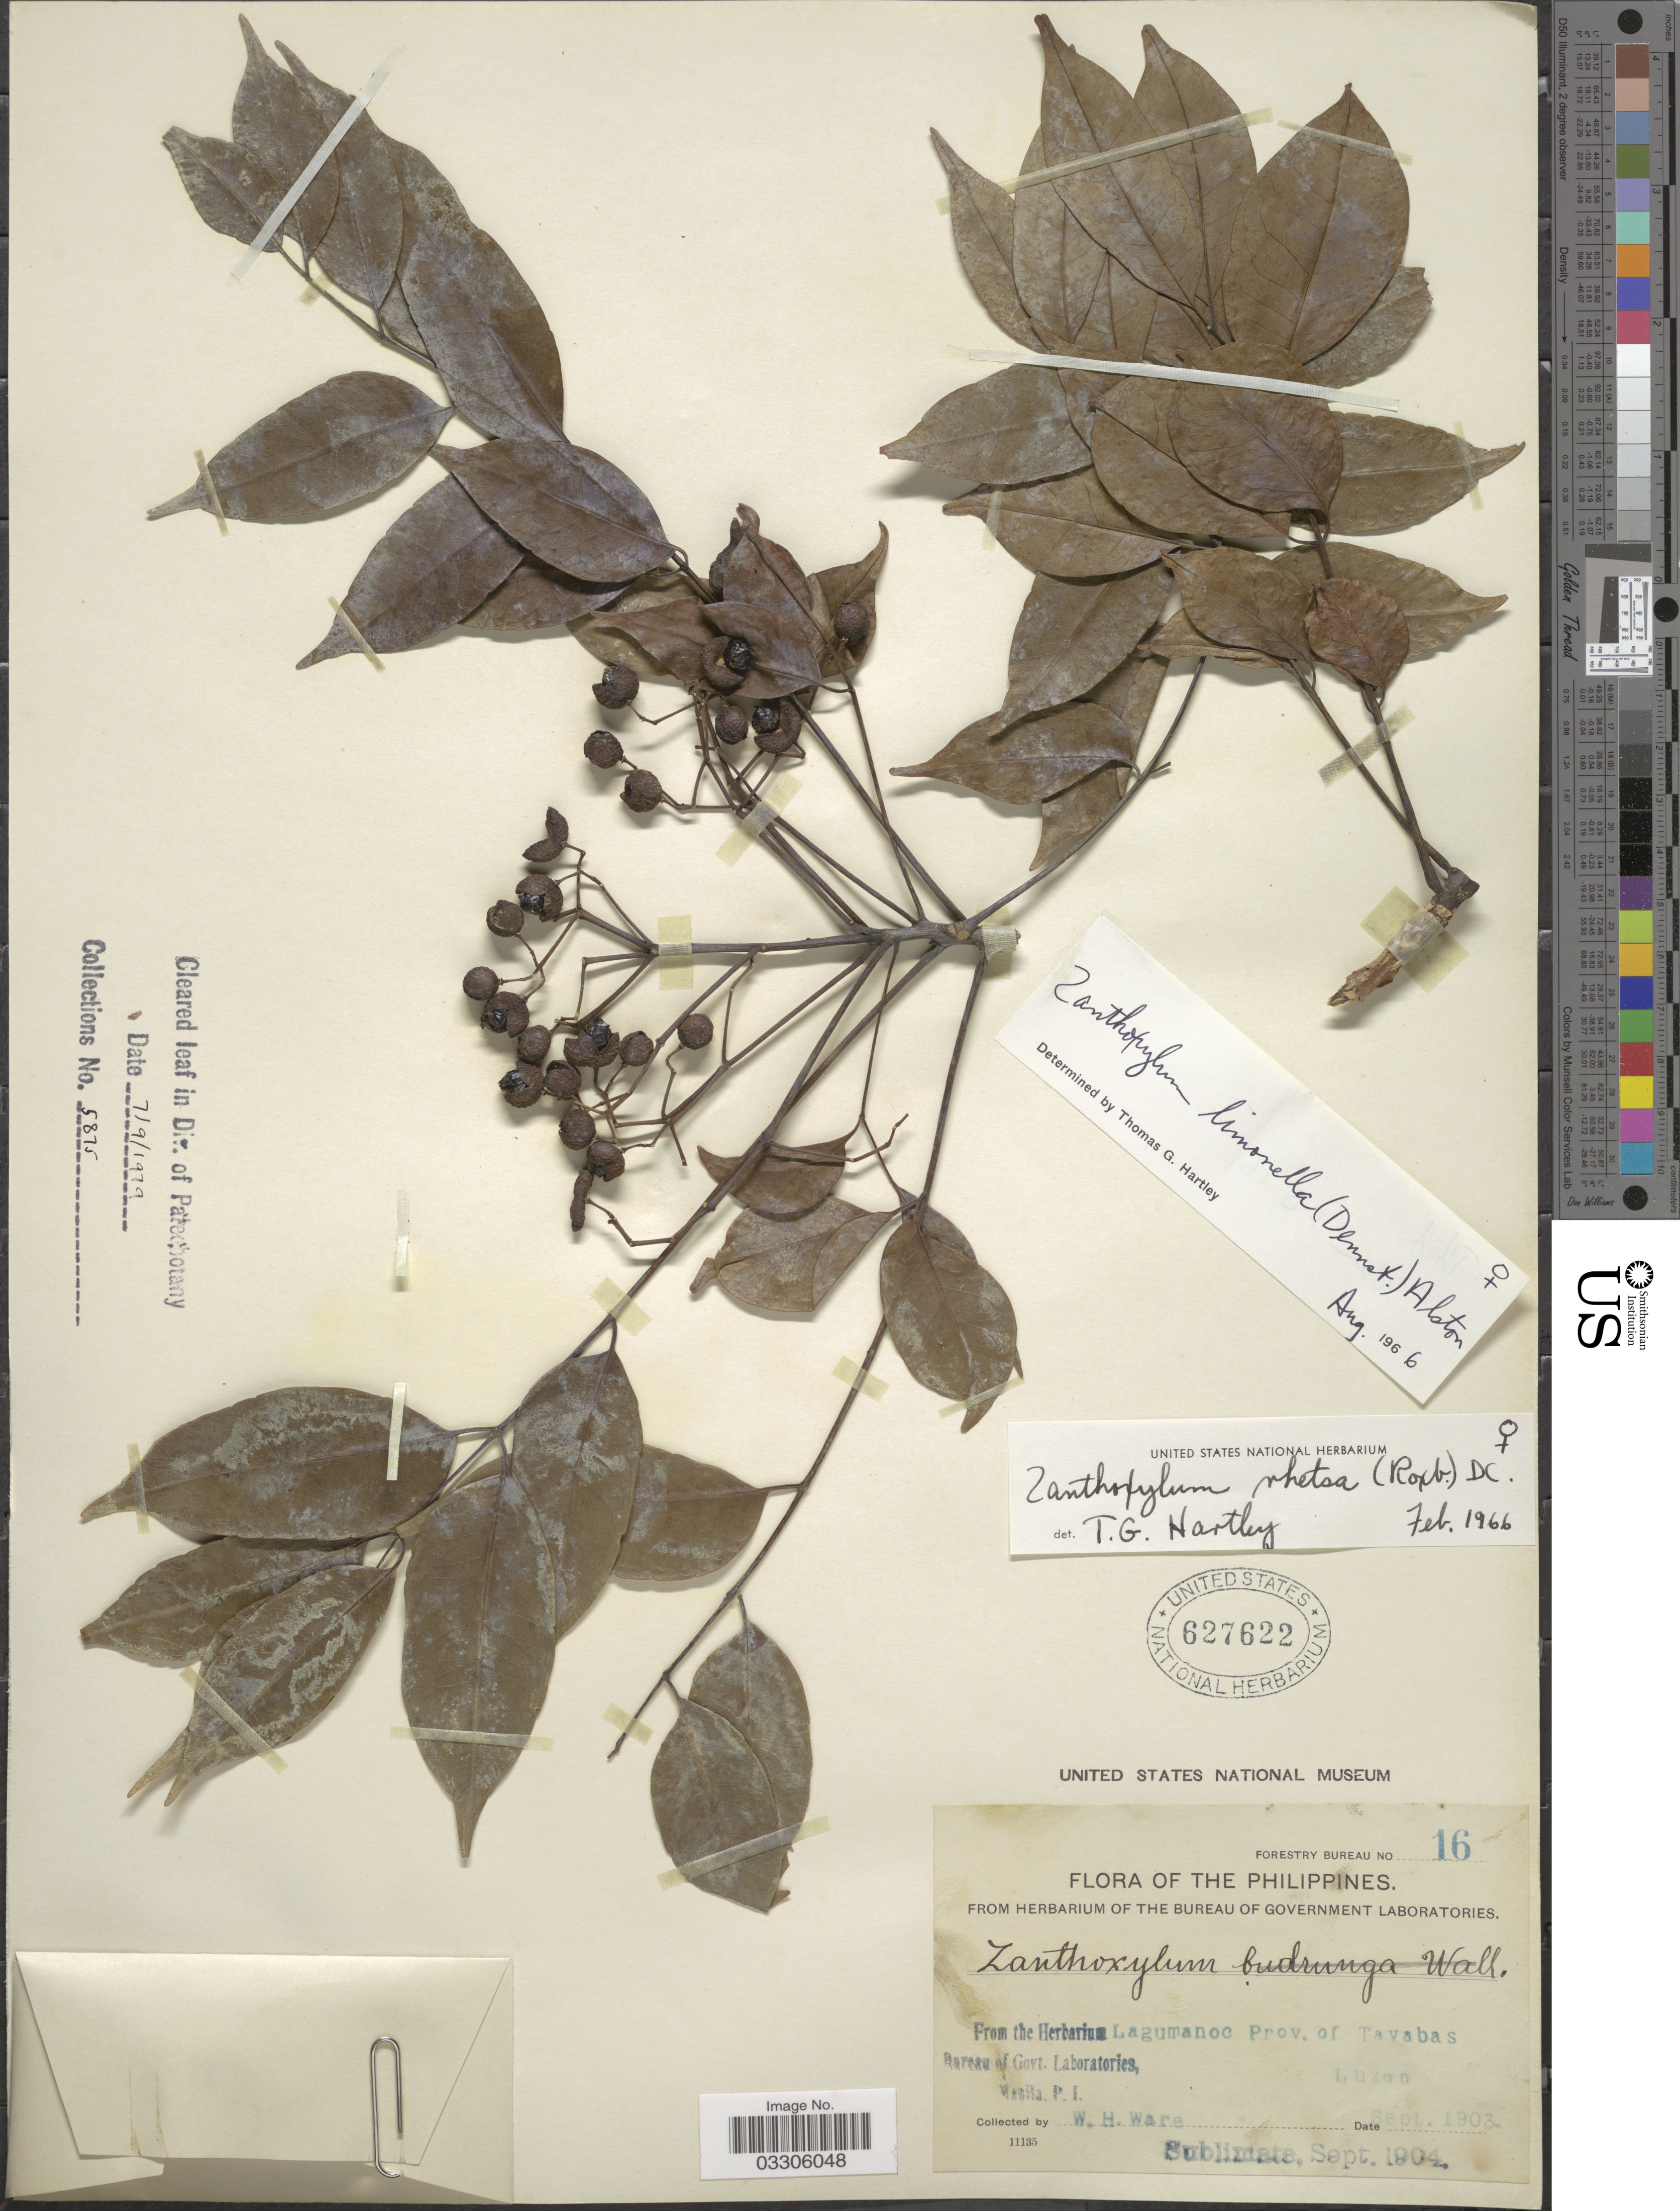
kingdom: Plantae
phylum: Tracheophyta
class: Magnoliopsida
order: Sapindales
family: Rutaceae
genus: Zanthoxylum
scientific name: Zanthoxylum limonella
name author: (Dennst.) Alston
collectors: W. Ware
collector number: Forestry Bureau 16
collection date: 1903-09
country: Philippines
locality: Lagumanoc Prov. of Tayabas, Luzon.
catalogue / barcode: US 627622